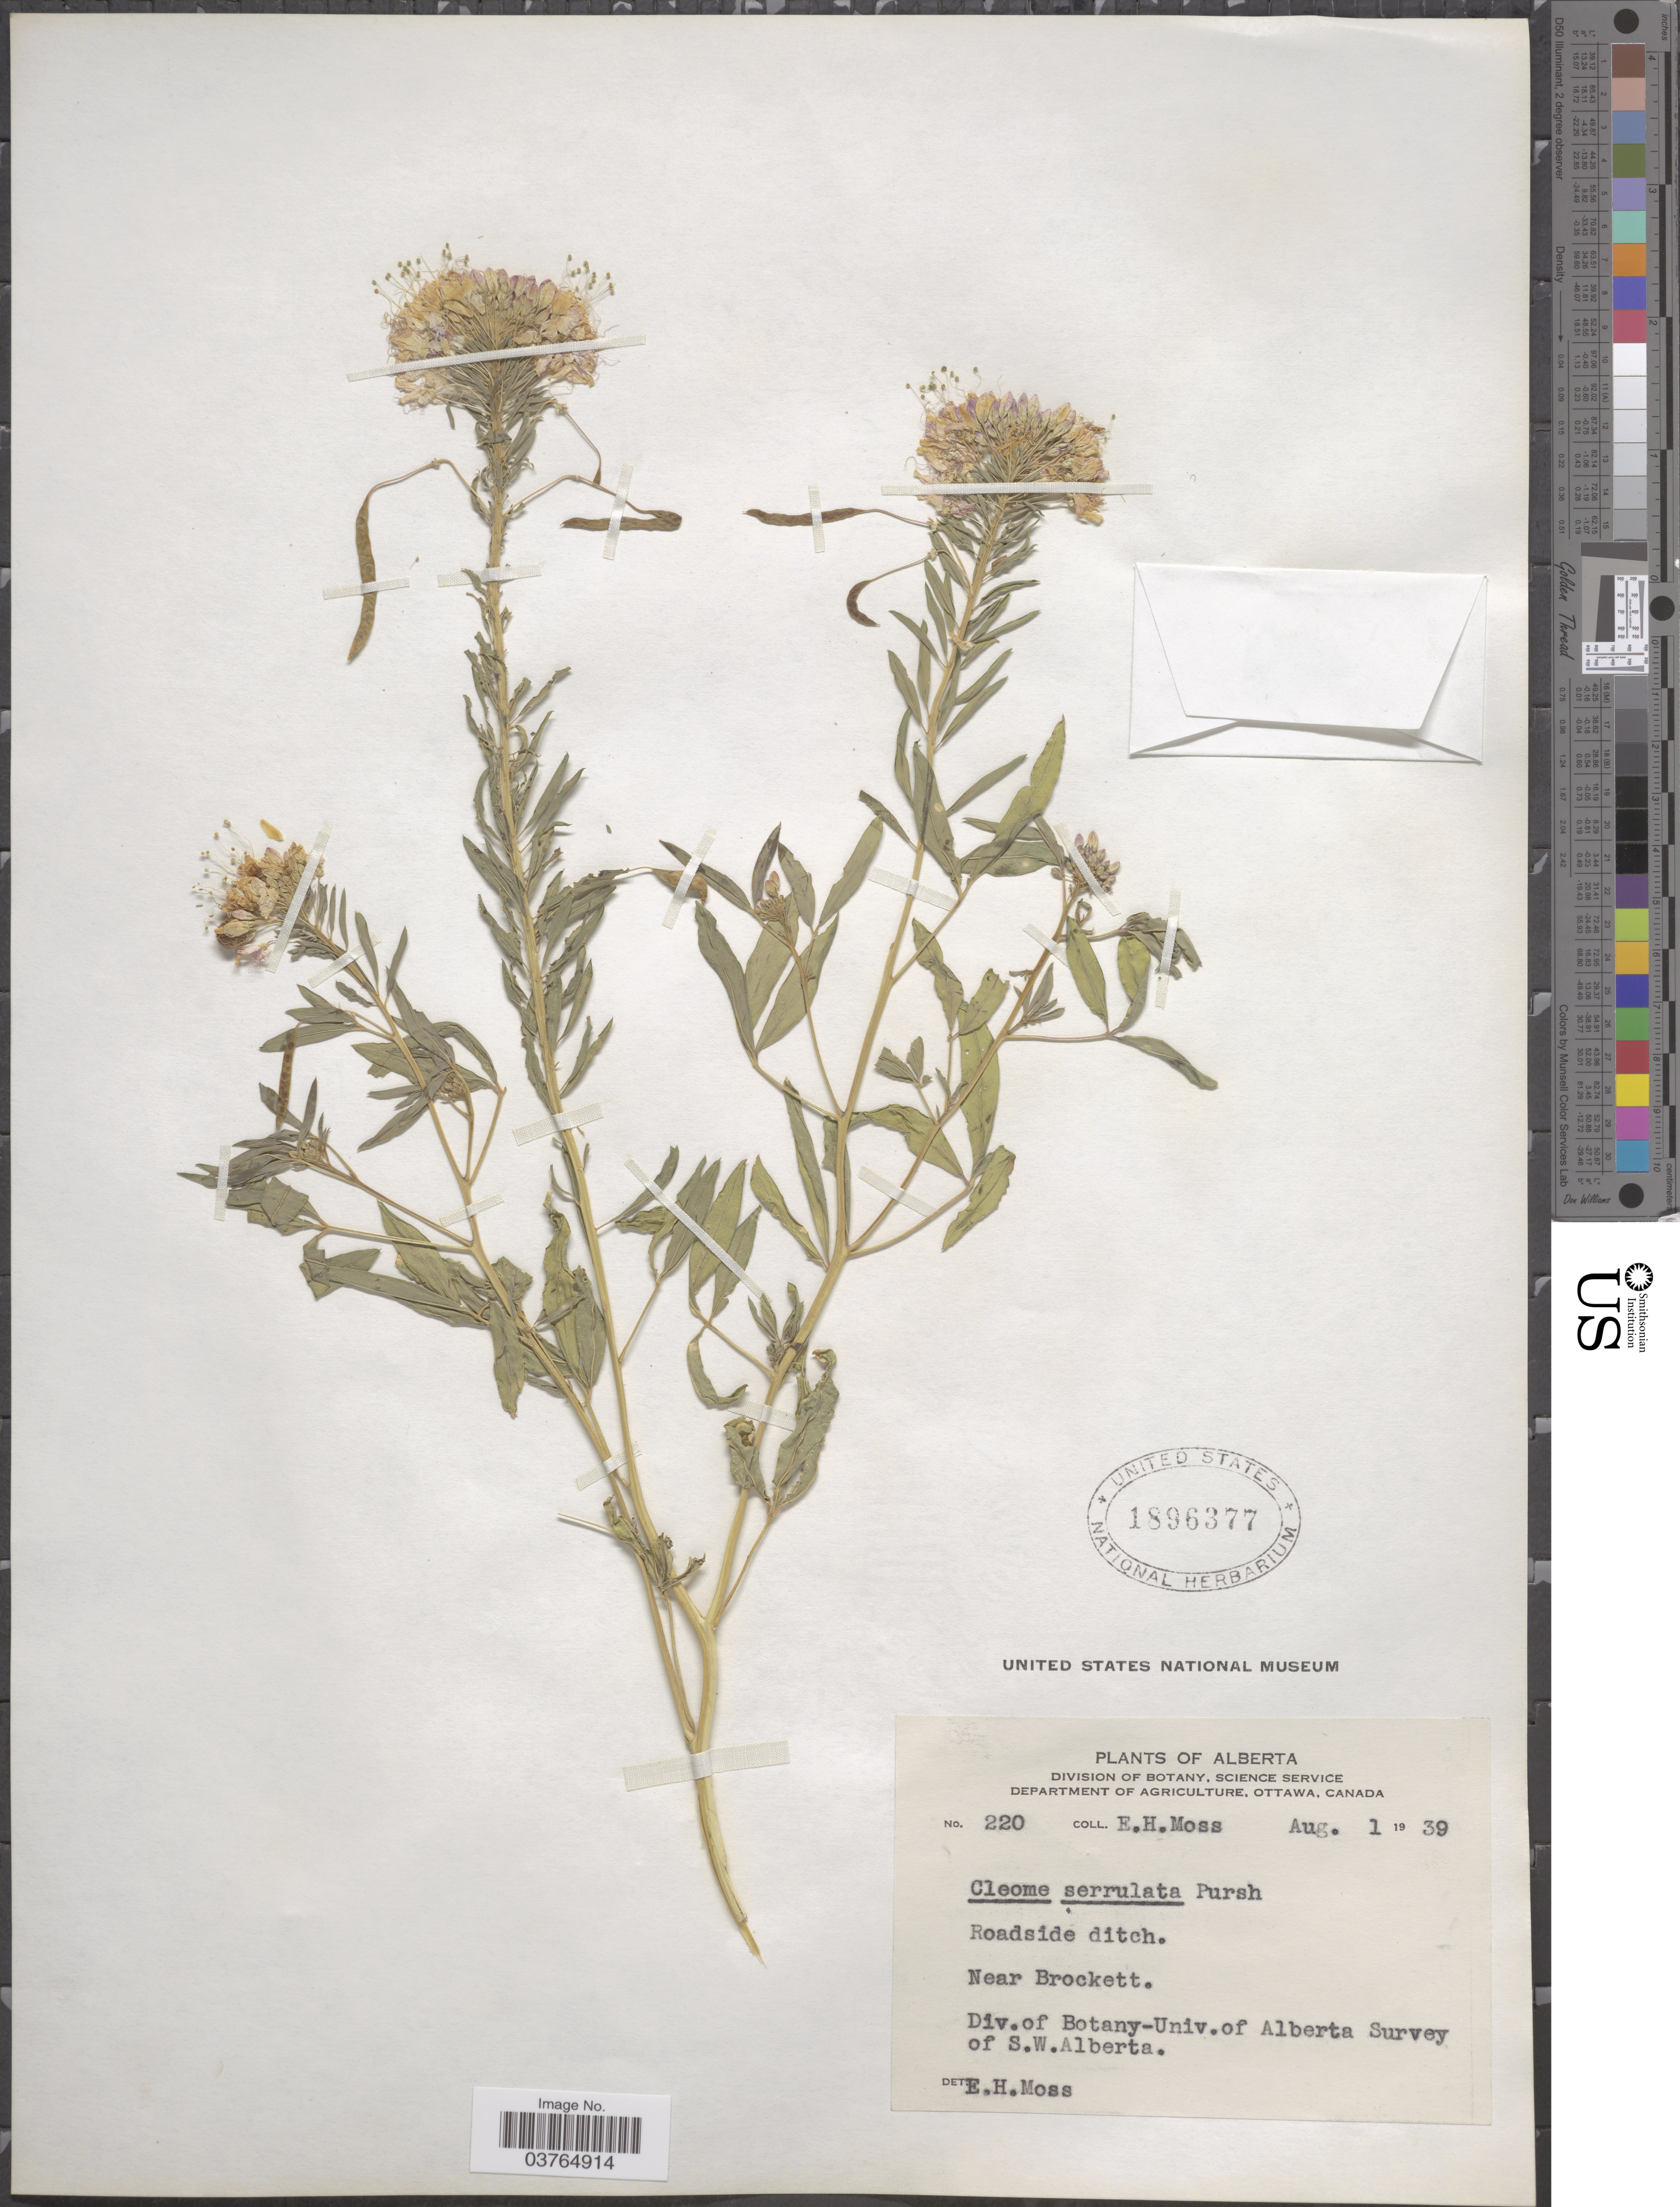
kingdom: Plantae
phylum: Tracheophyta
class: Magnoliopsida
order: Brassicales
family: Cleomaceae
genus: Cleomella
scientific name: Cleomella serrulata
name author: (Pursh) Roalson & J.C. Hall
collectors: E. Moss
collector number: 220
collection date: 1939-08-01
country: Canada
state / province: Alberta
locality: Near Brockett.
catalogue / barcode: US 1896377